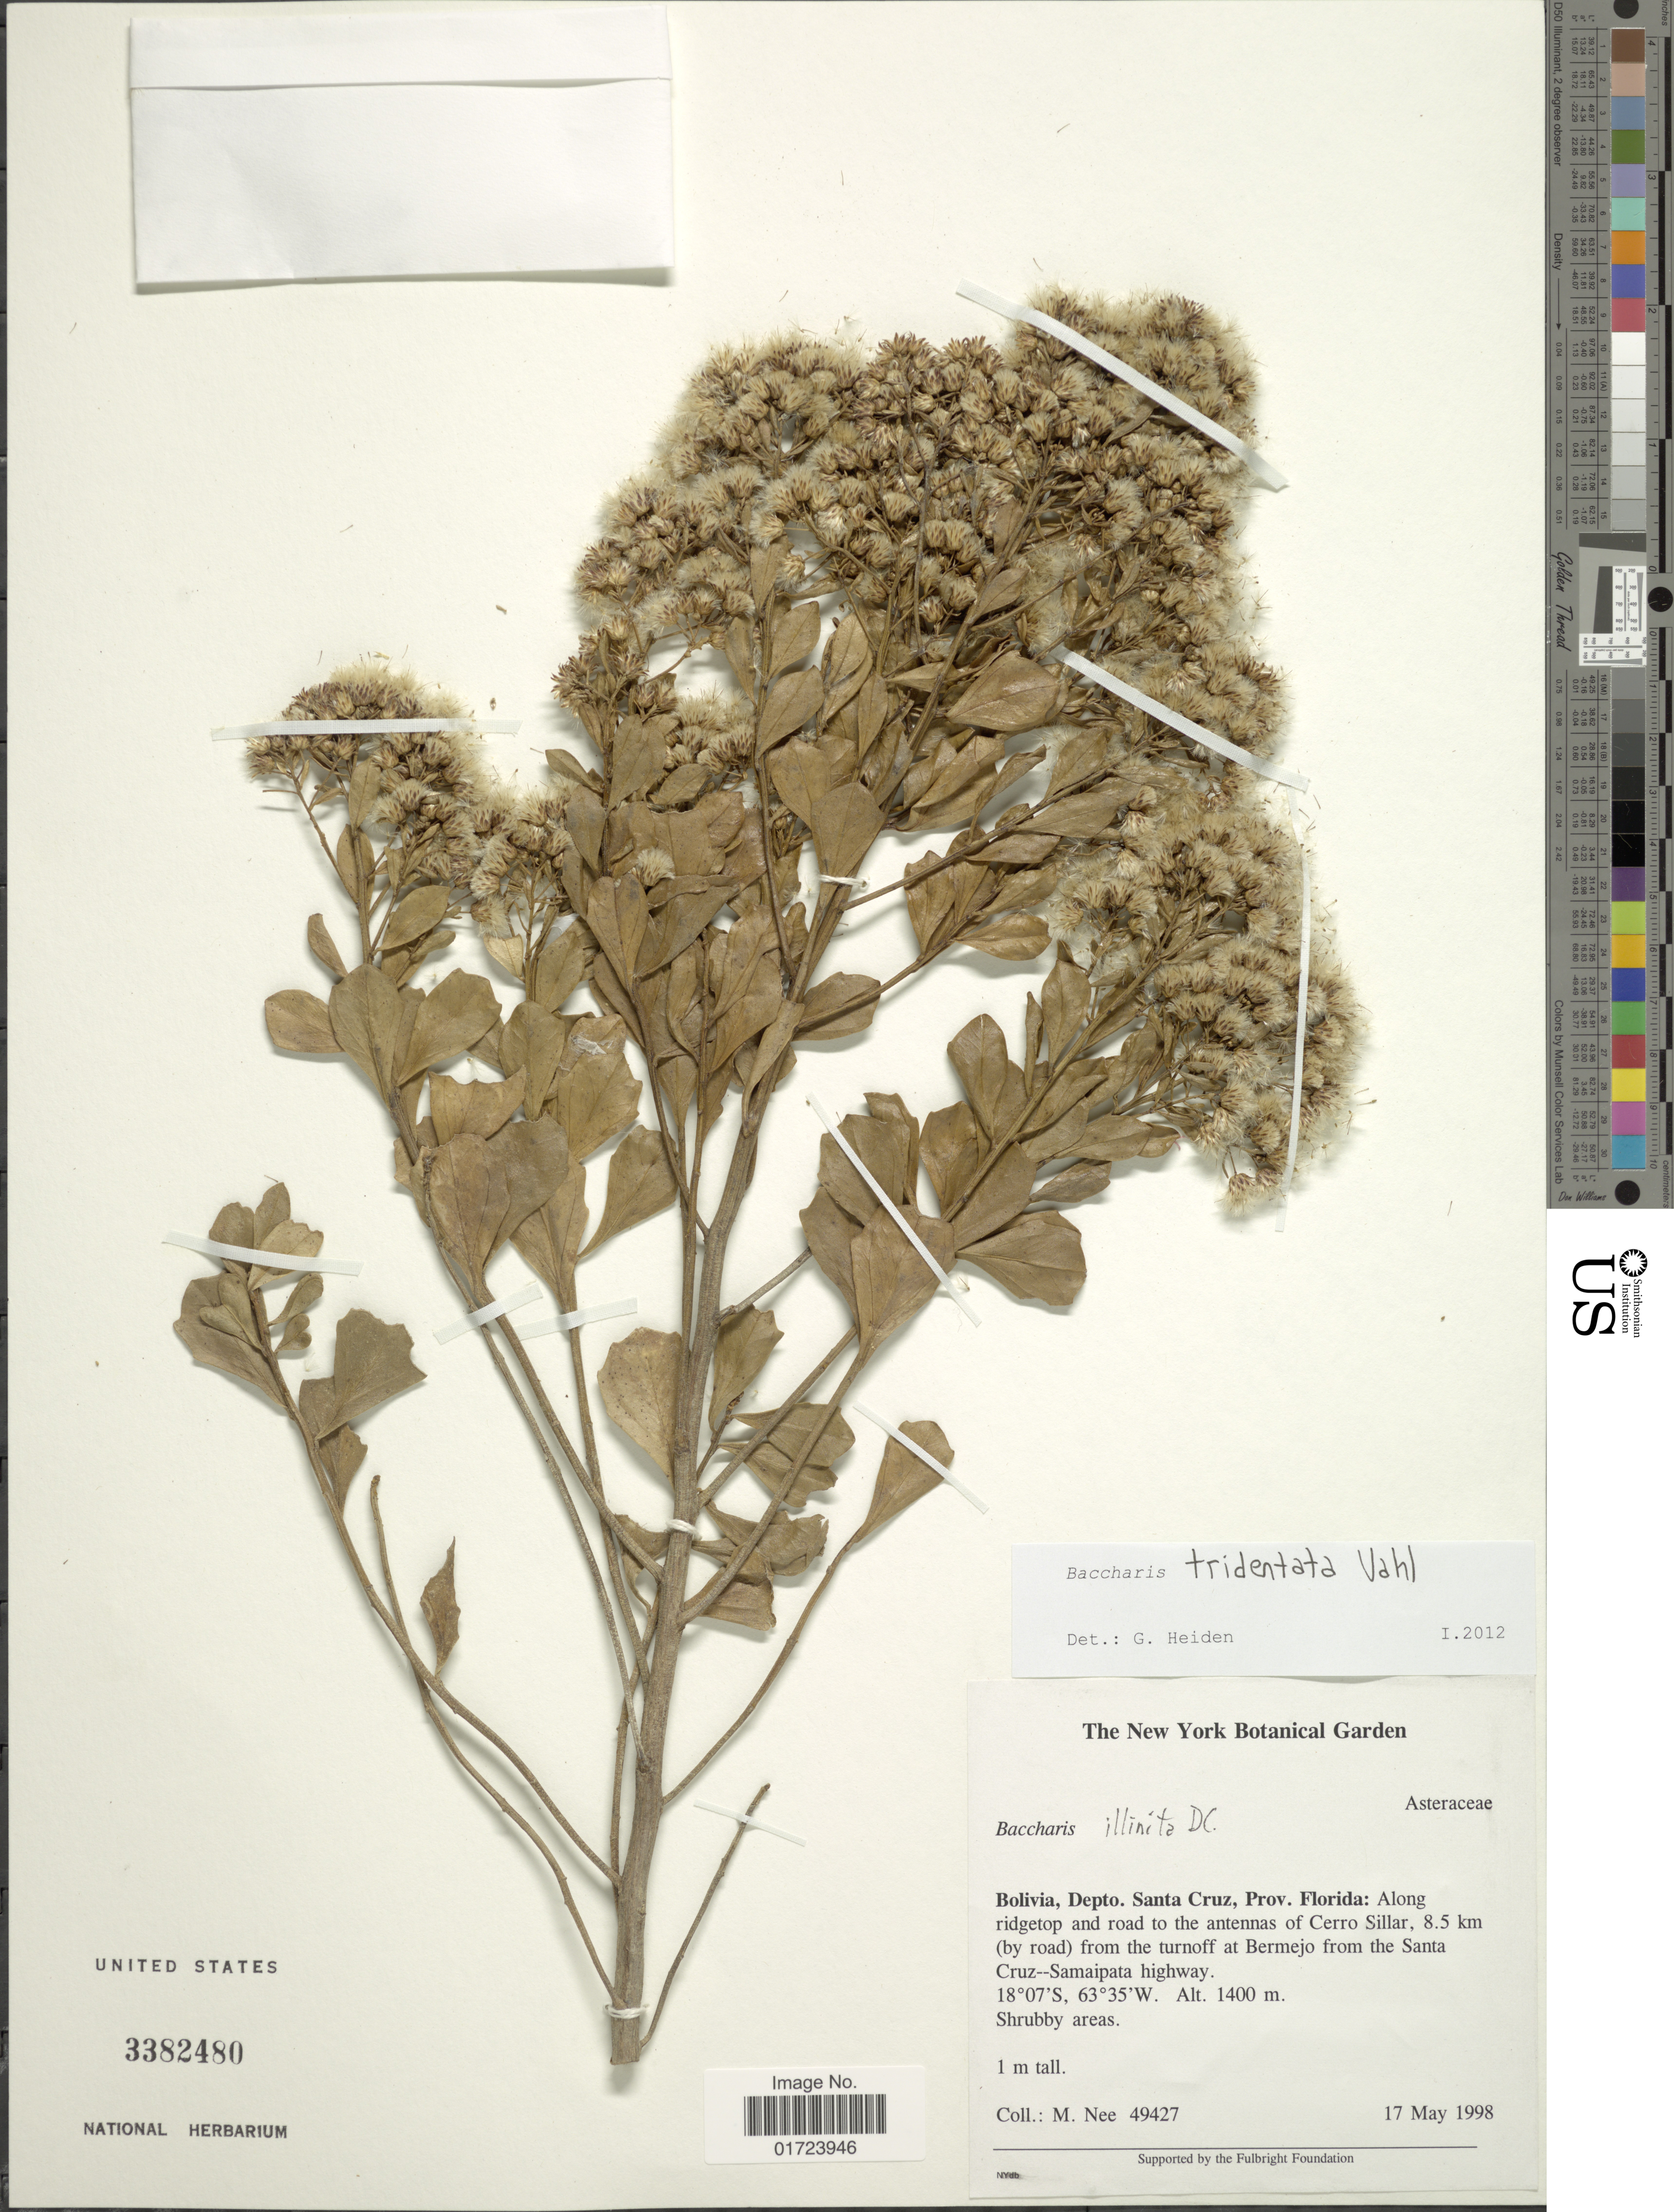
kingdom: Plantae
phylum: Tracheophyta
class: Magnoliopsida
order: Asterales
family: Asteraceae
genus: Baccharis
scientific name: Baccharis tridentata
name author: Vahl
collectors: M. Nee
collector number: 49427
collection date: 1998-01-17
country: Bolivia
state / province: Santa Cruz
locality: Bolivia, Depto. Santa Cruz, Prov. Florida: Along ridgetop and road to the Antennas of Cerro Sillar, 8.5 km (by road) from the turnoff at Bermejo from the Santa Cruz--Samaipata highway.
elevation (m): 1400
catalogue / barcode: US 3382480